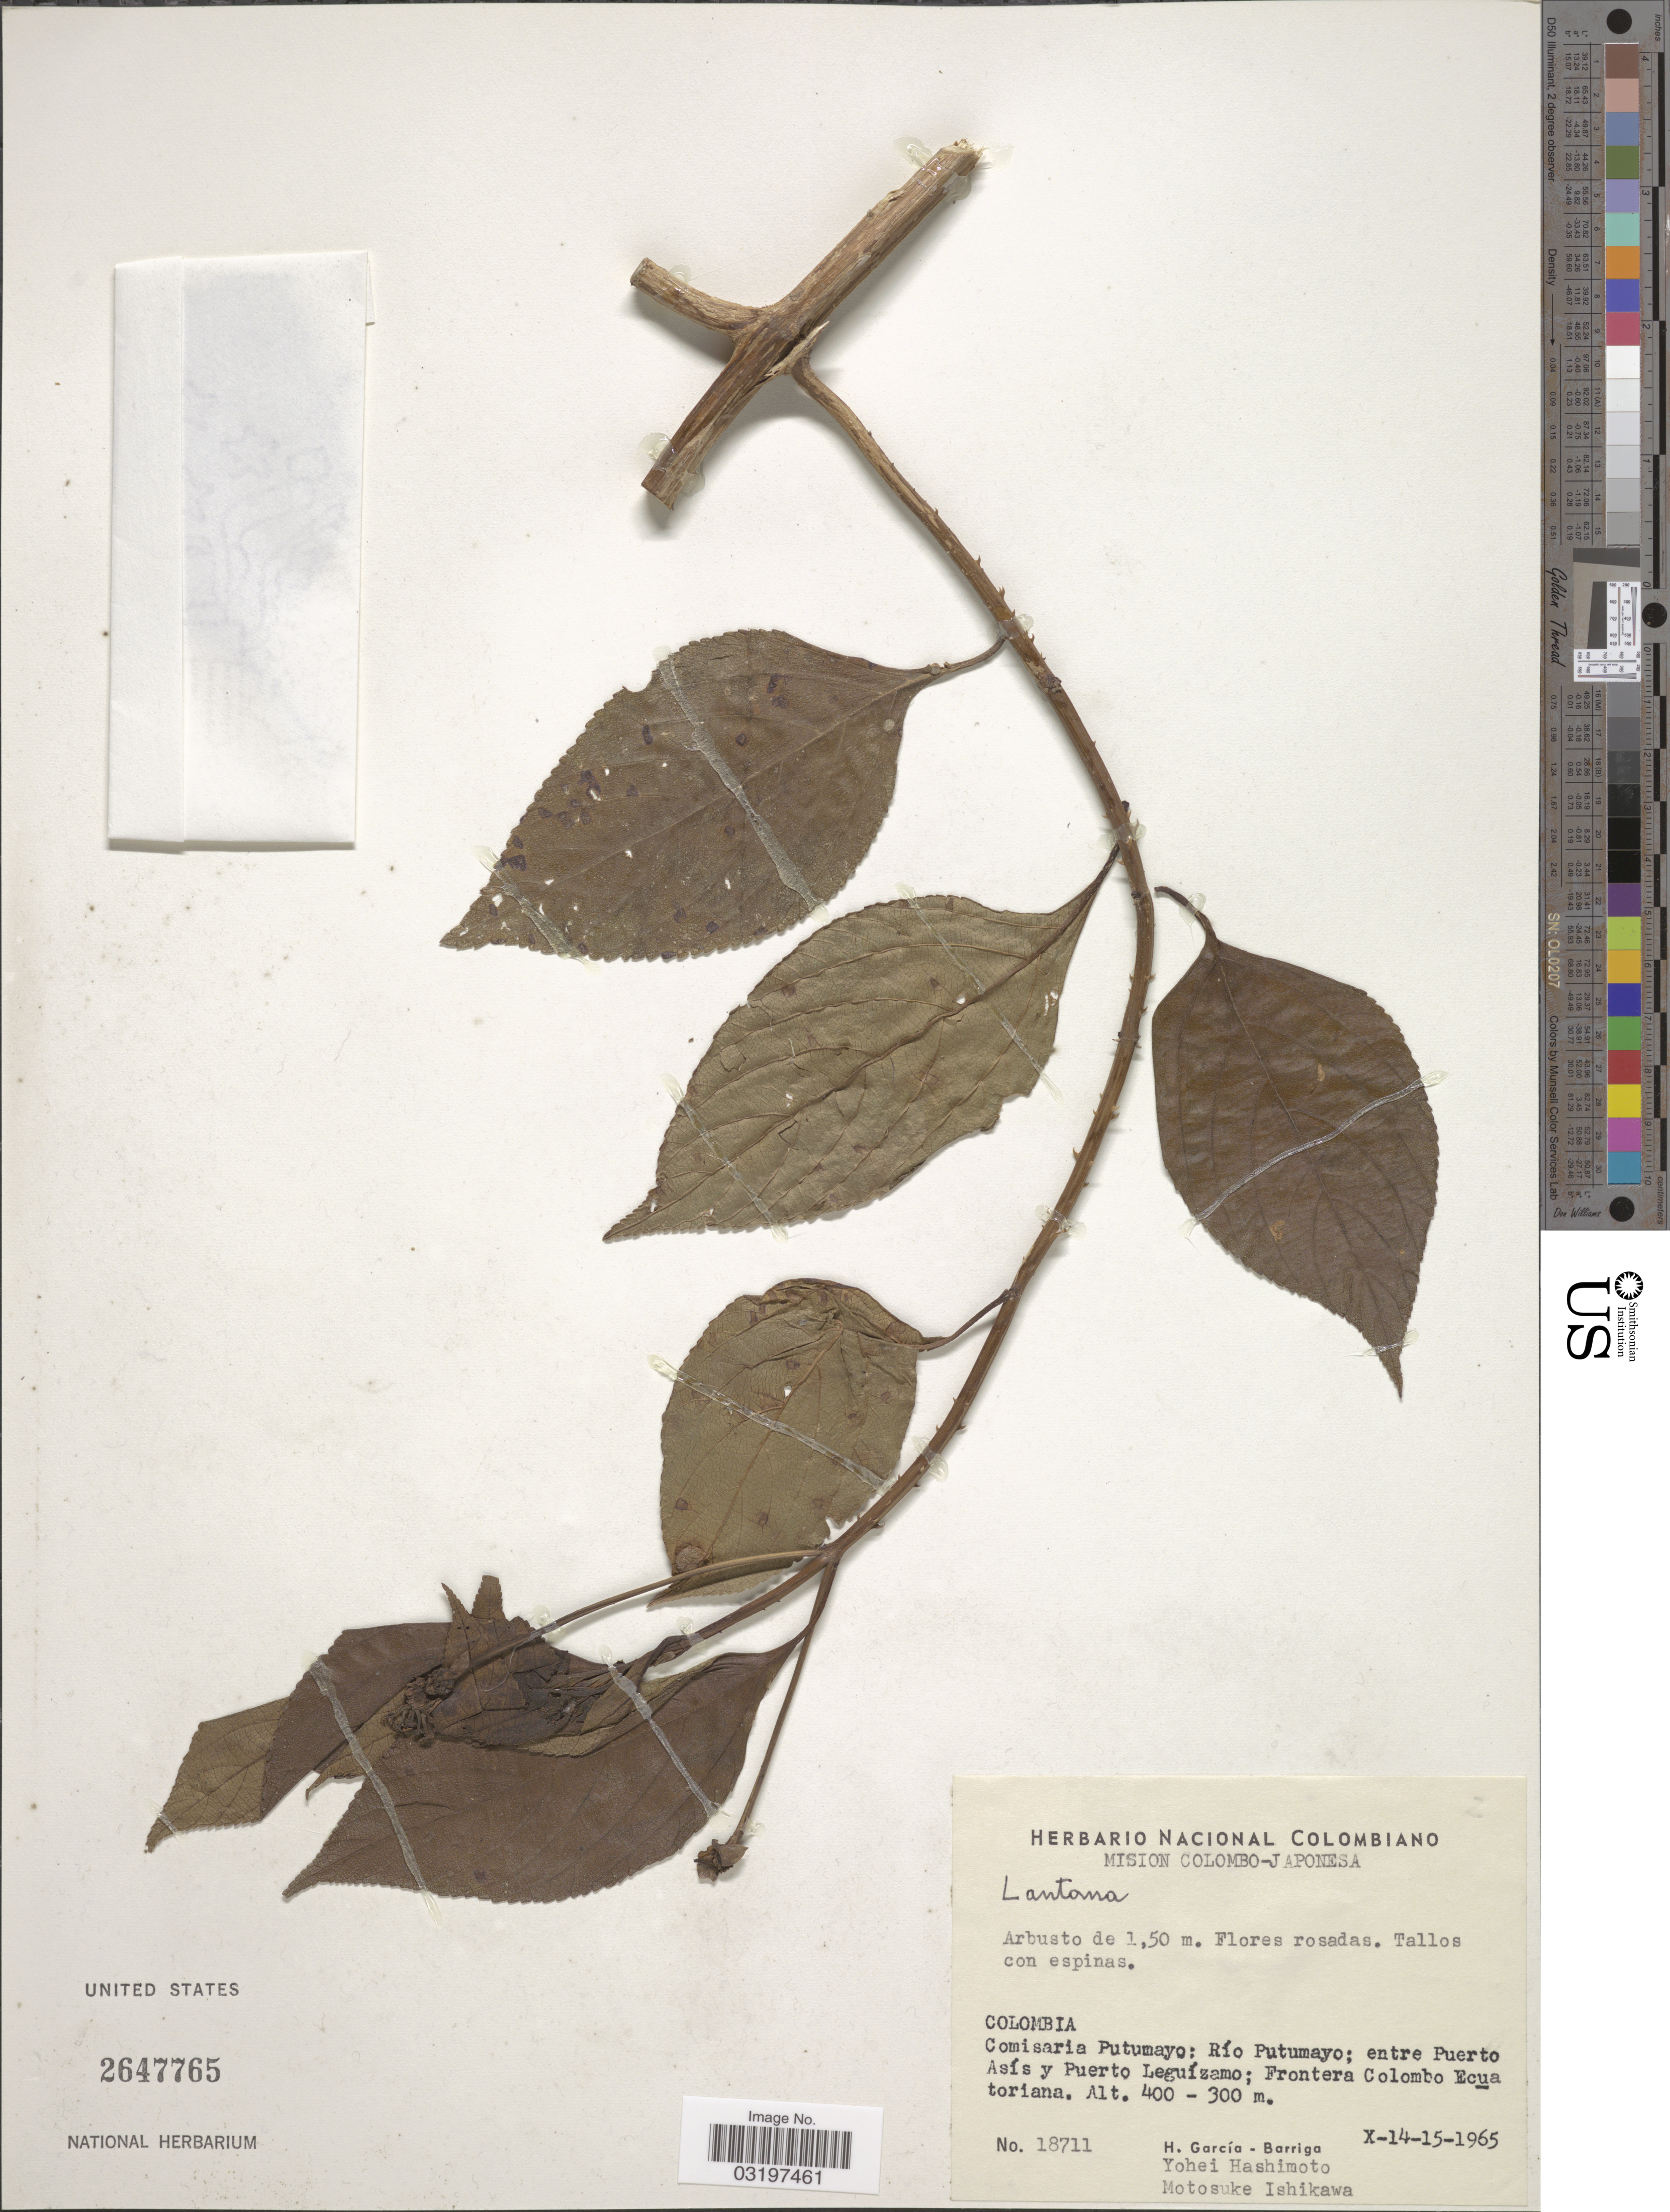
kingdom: Plantae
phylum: Tracheophyta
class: Magnoliopsida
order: Lamiales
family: Verbenaceae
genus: Lantana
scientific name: Lantana sp.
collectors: H. García Barriga, Y. Hashimoto & M. Ishikawa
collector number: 18711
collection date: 1965-10-14/1965-10-15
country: Colombia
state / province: Putumayo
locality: Comisaria Putumayo: Río Putumayo; entre Puerto Asís y Puerto Leguízamo; Frontera Colombo Ecuatoriana.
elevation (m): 300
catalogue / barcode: US 2647765